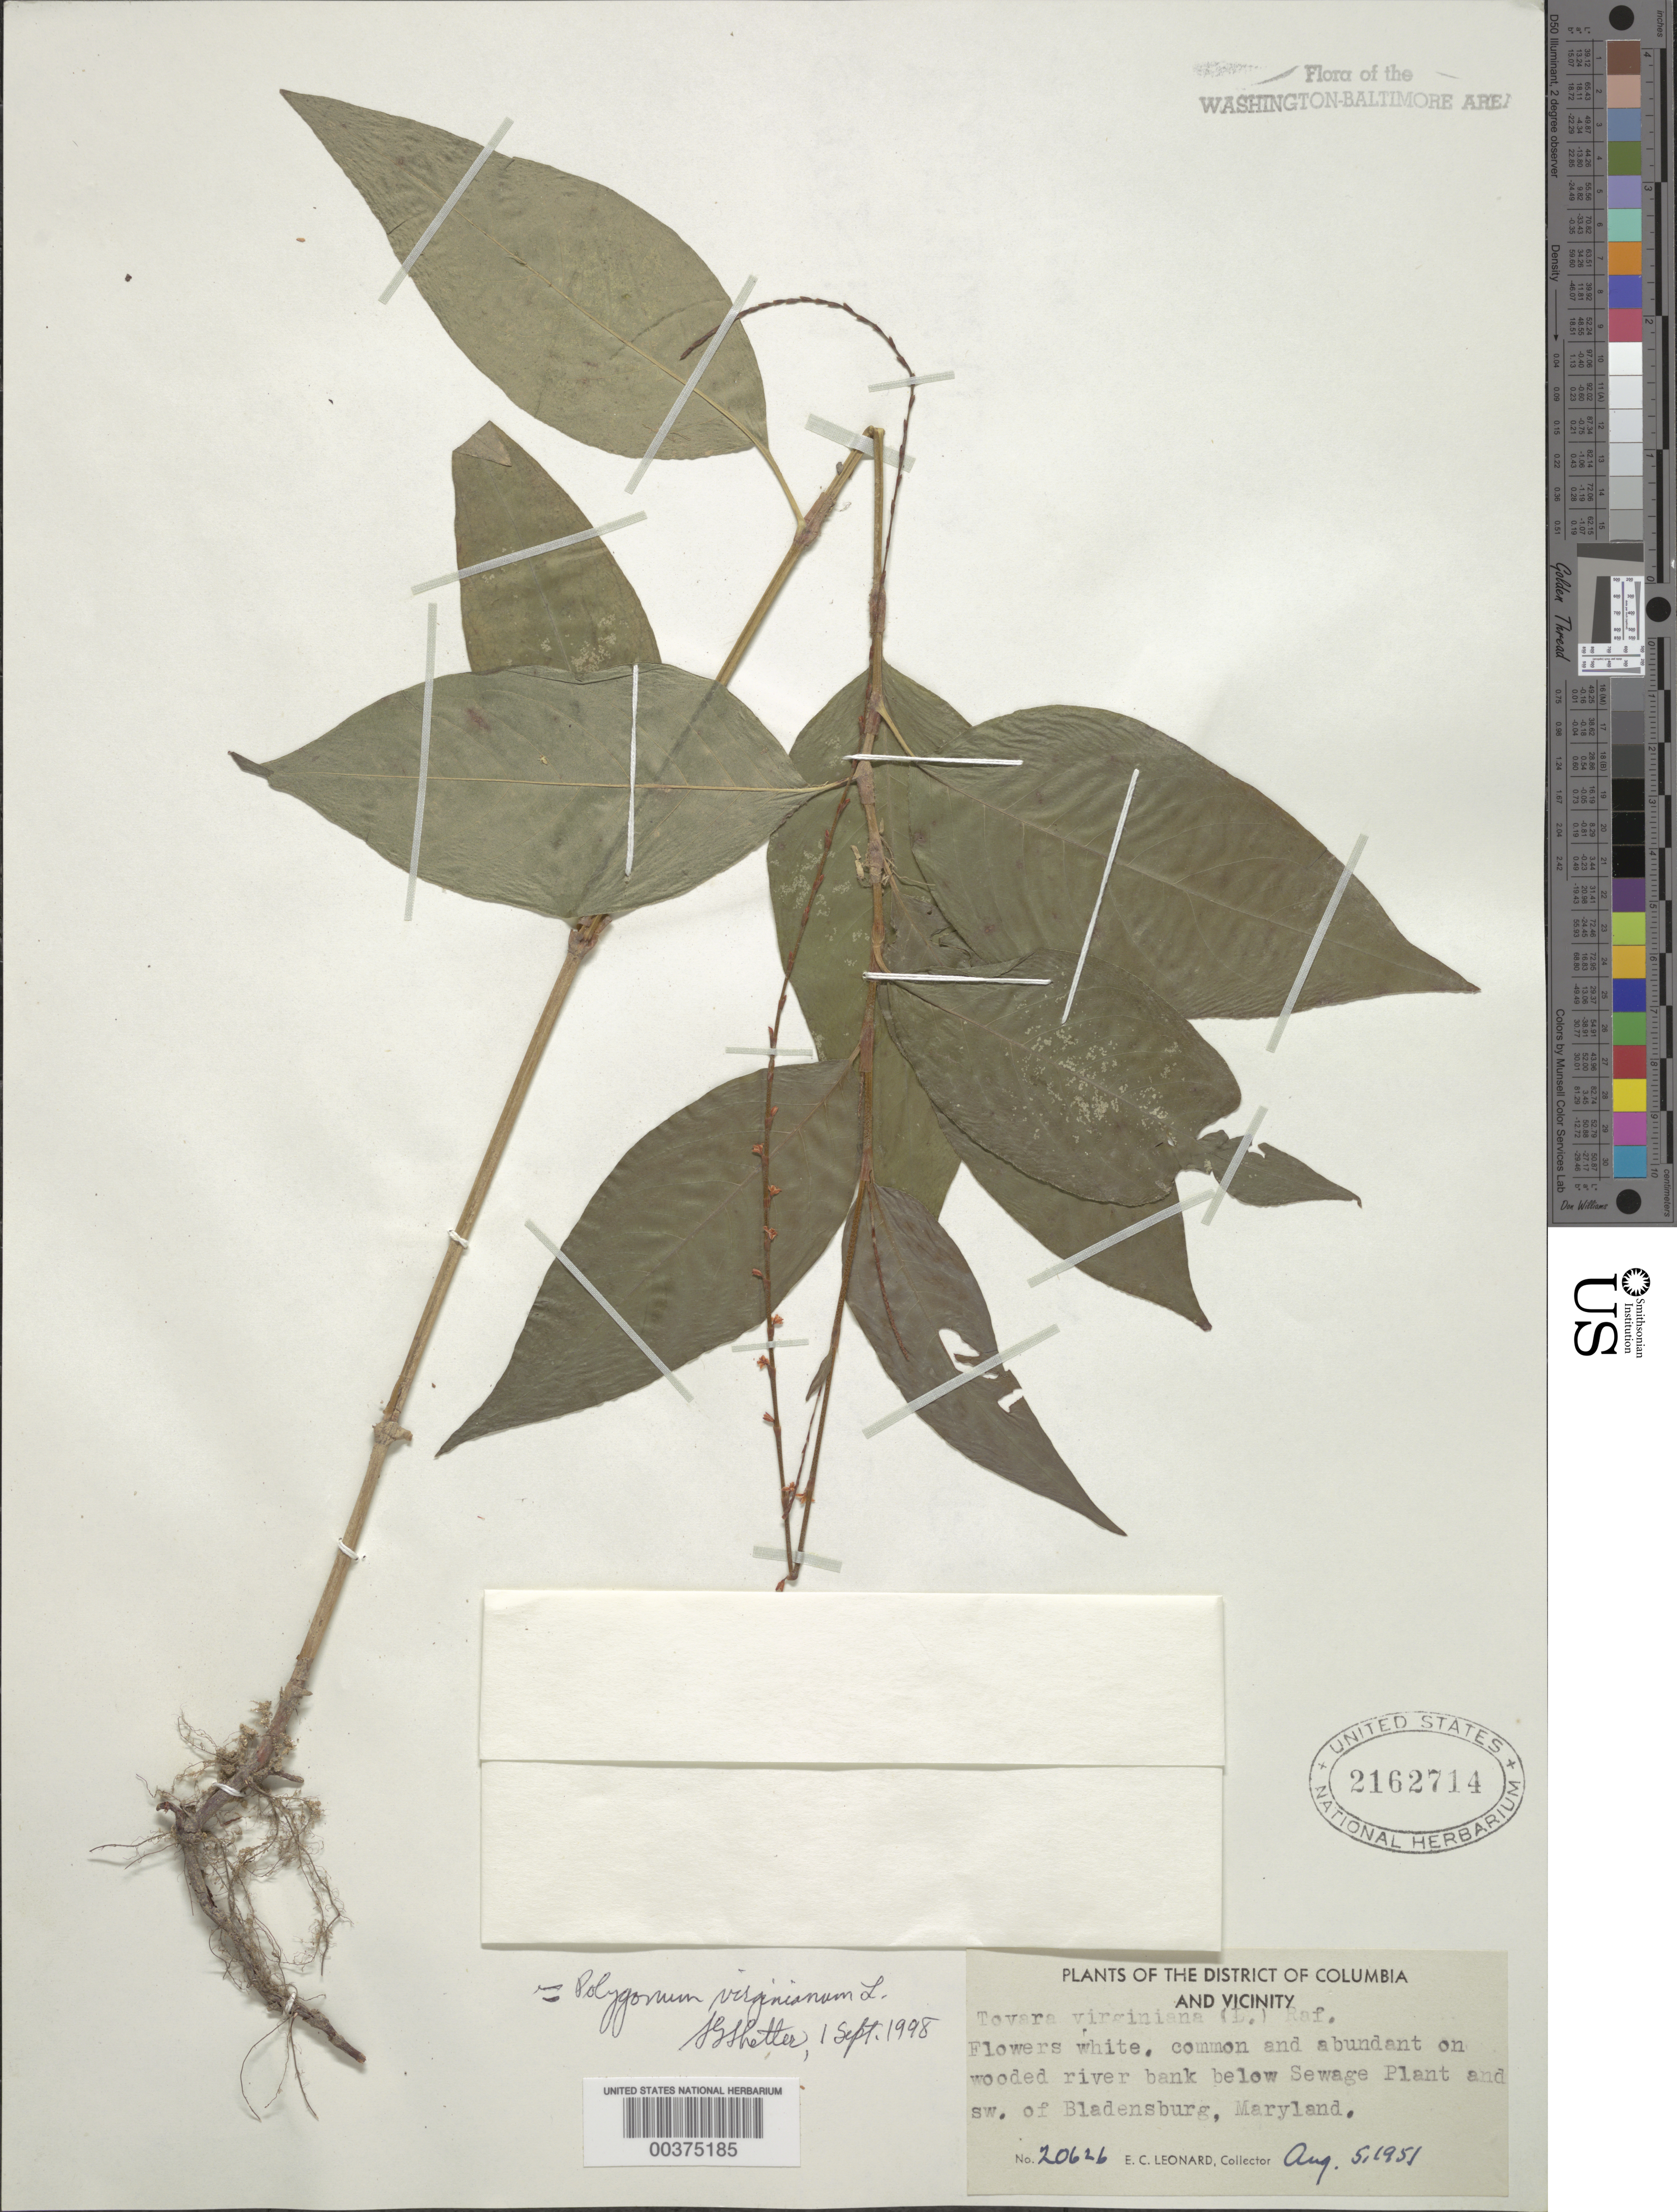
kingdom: Plantae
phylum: Tracheophyta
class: Magnoliopsida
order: Caryophyllales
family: Polygonaceae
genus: Persicaria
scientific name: Persicaria virginiana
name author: (L.) Gaertn.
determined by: Atha, D. E.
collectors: E. C. Leonard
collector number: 20626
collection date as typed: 05 Aug 1951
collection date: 1951-08-05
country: United States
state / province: Maryland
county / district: Prince George's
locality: Below Sewage Plant, southwest of Bladensburg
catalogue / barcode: US 2162714